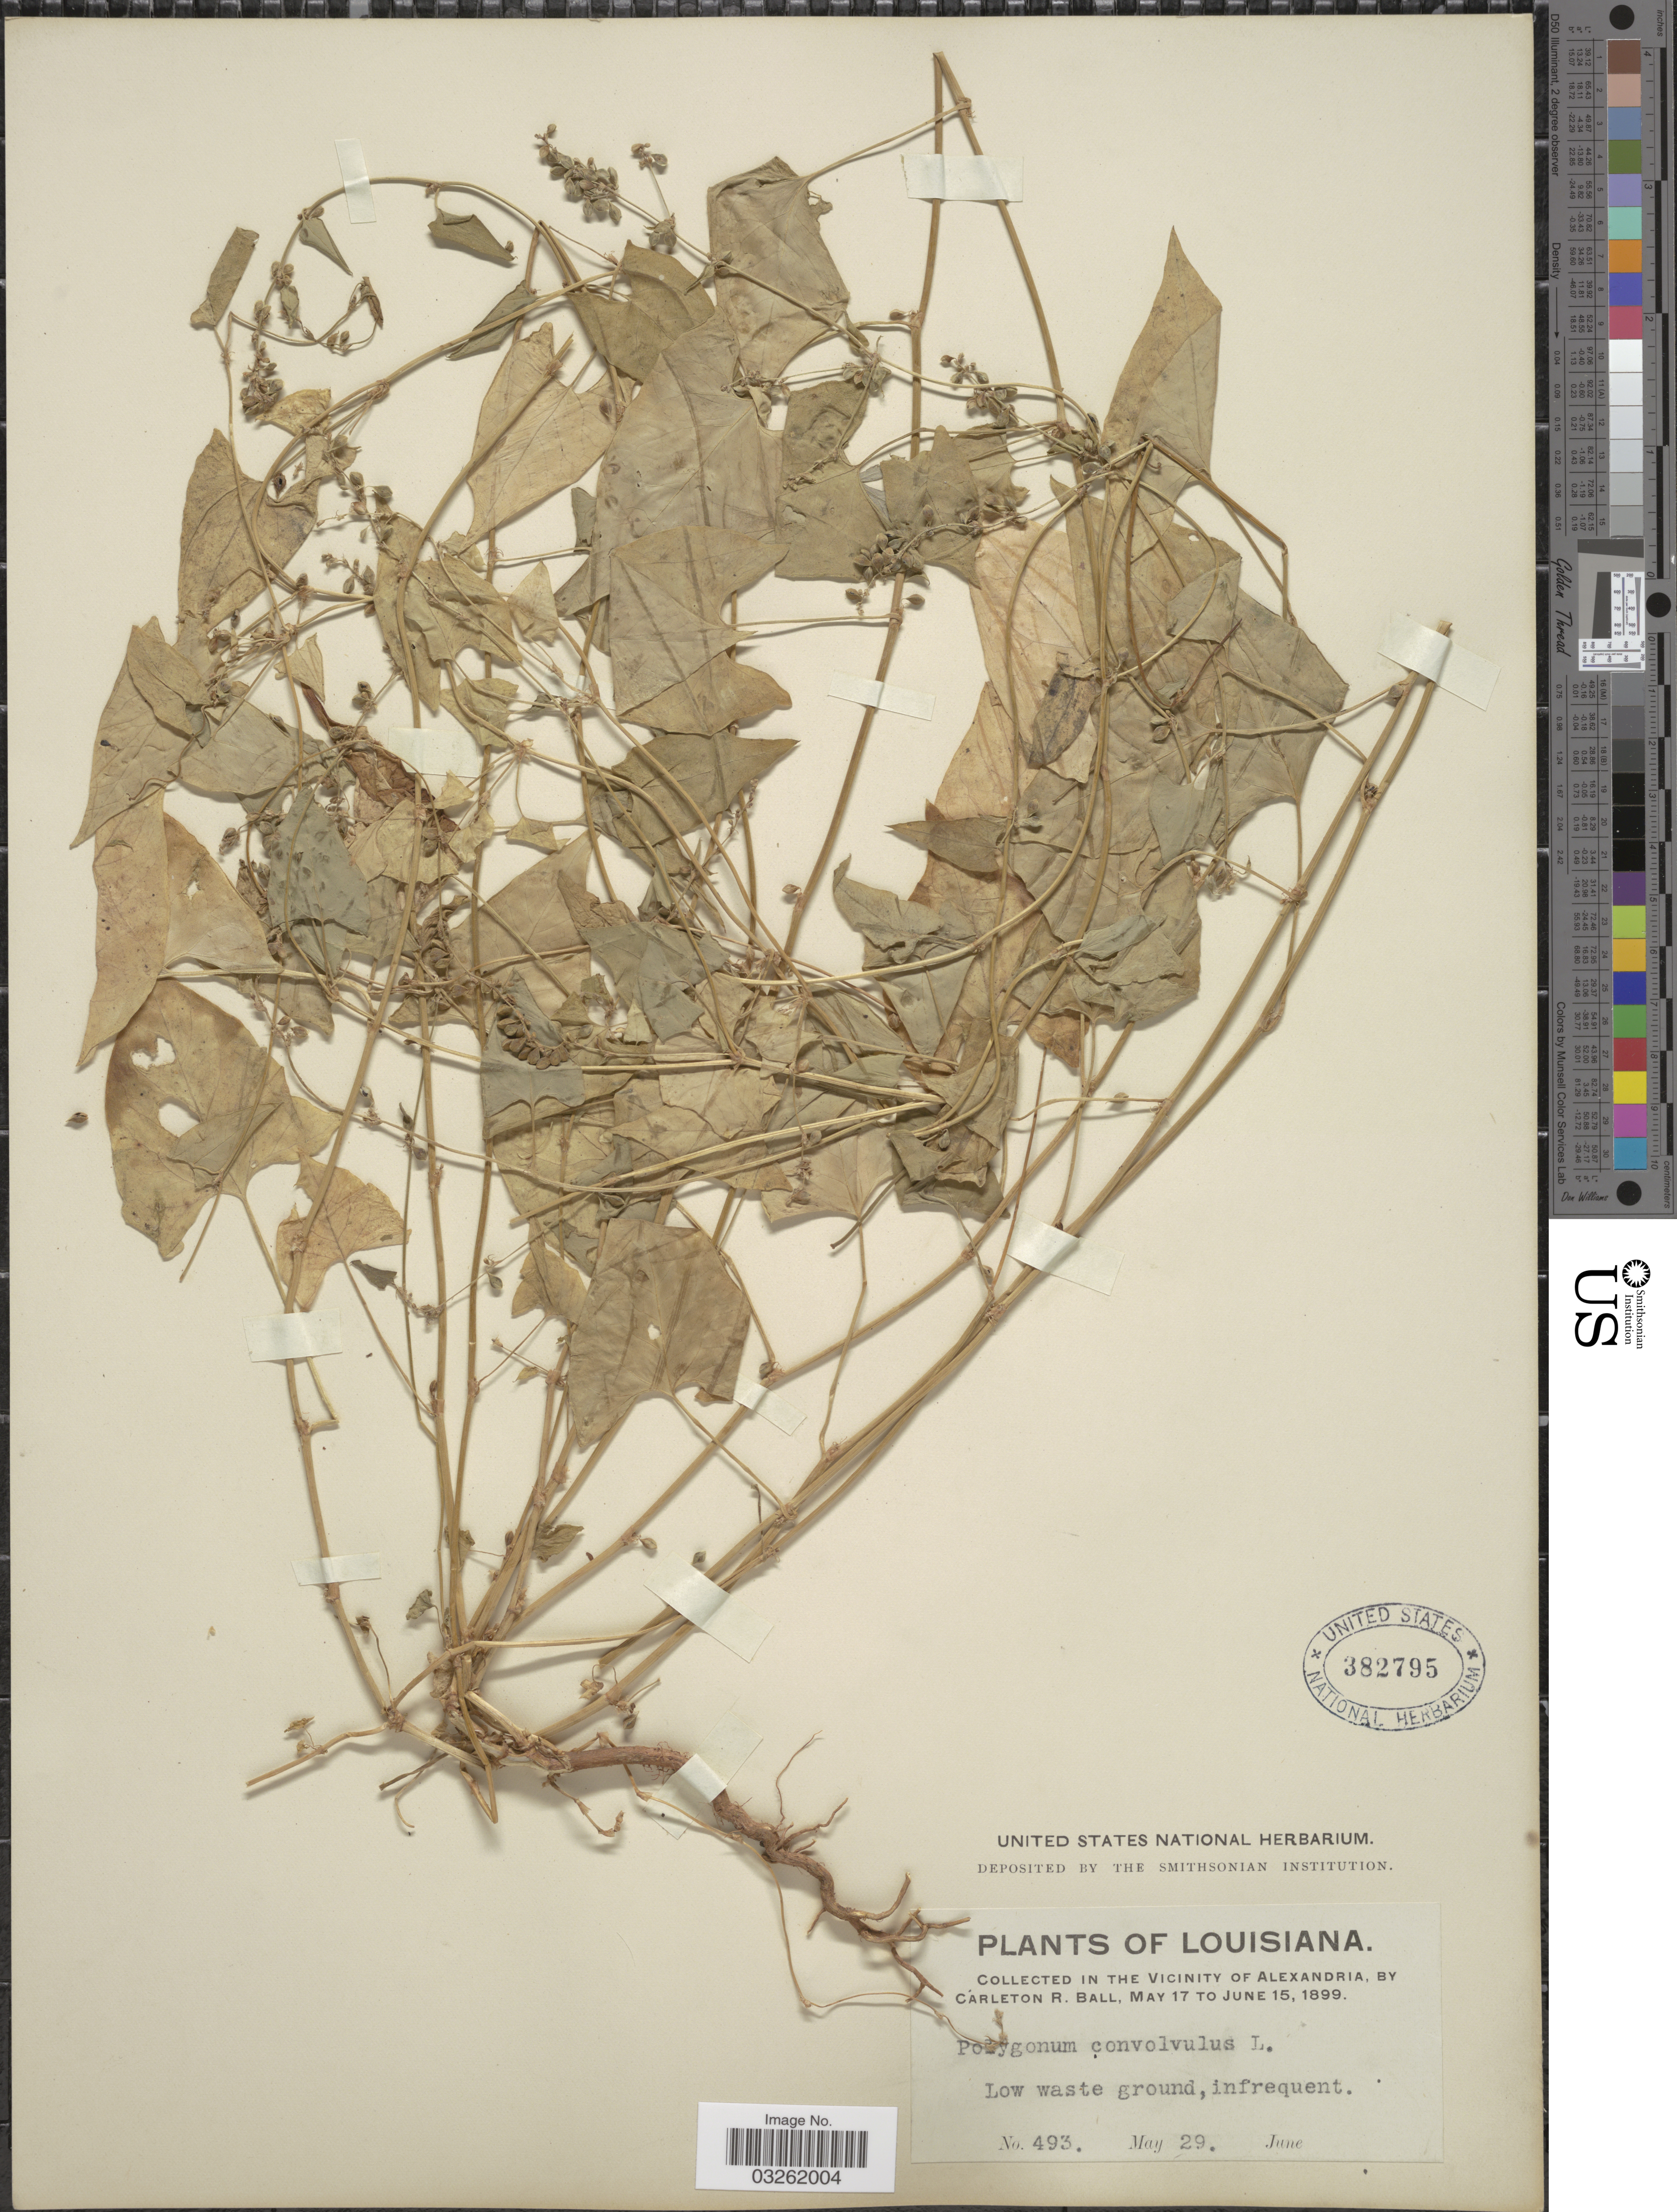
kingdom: Plantae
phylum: Tracheophyta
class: Magnoliopsida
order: Caryophyllales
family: Polygonaceae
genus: Fallopia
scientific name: Fallopia convolvulus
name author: (L.) Á. Löve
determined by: Strong, M. T., (US), Smithsonian Institution - National Museum of Natural History (UNITED STATES)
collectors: R. H. Ball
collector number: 493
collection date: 1899-05-29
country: United States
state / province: Louisiana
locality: Collected in the Vicinity of Alexandria.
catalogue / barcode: US 382795